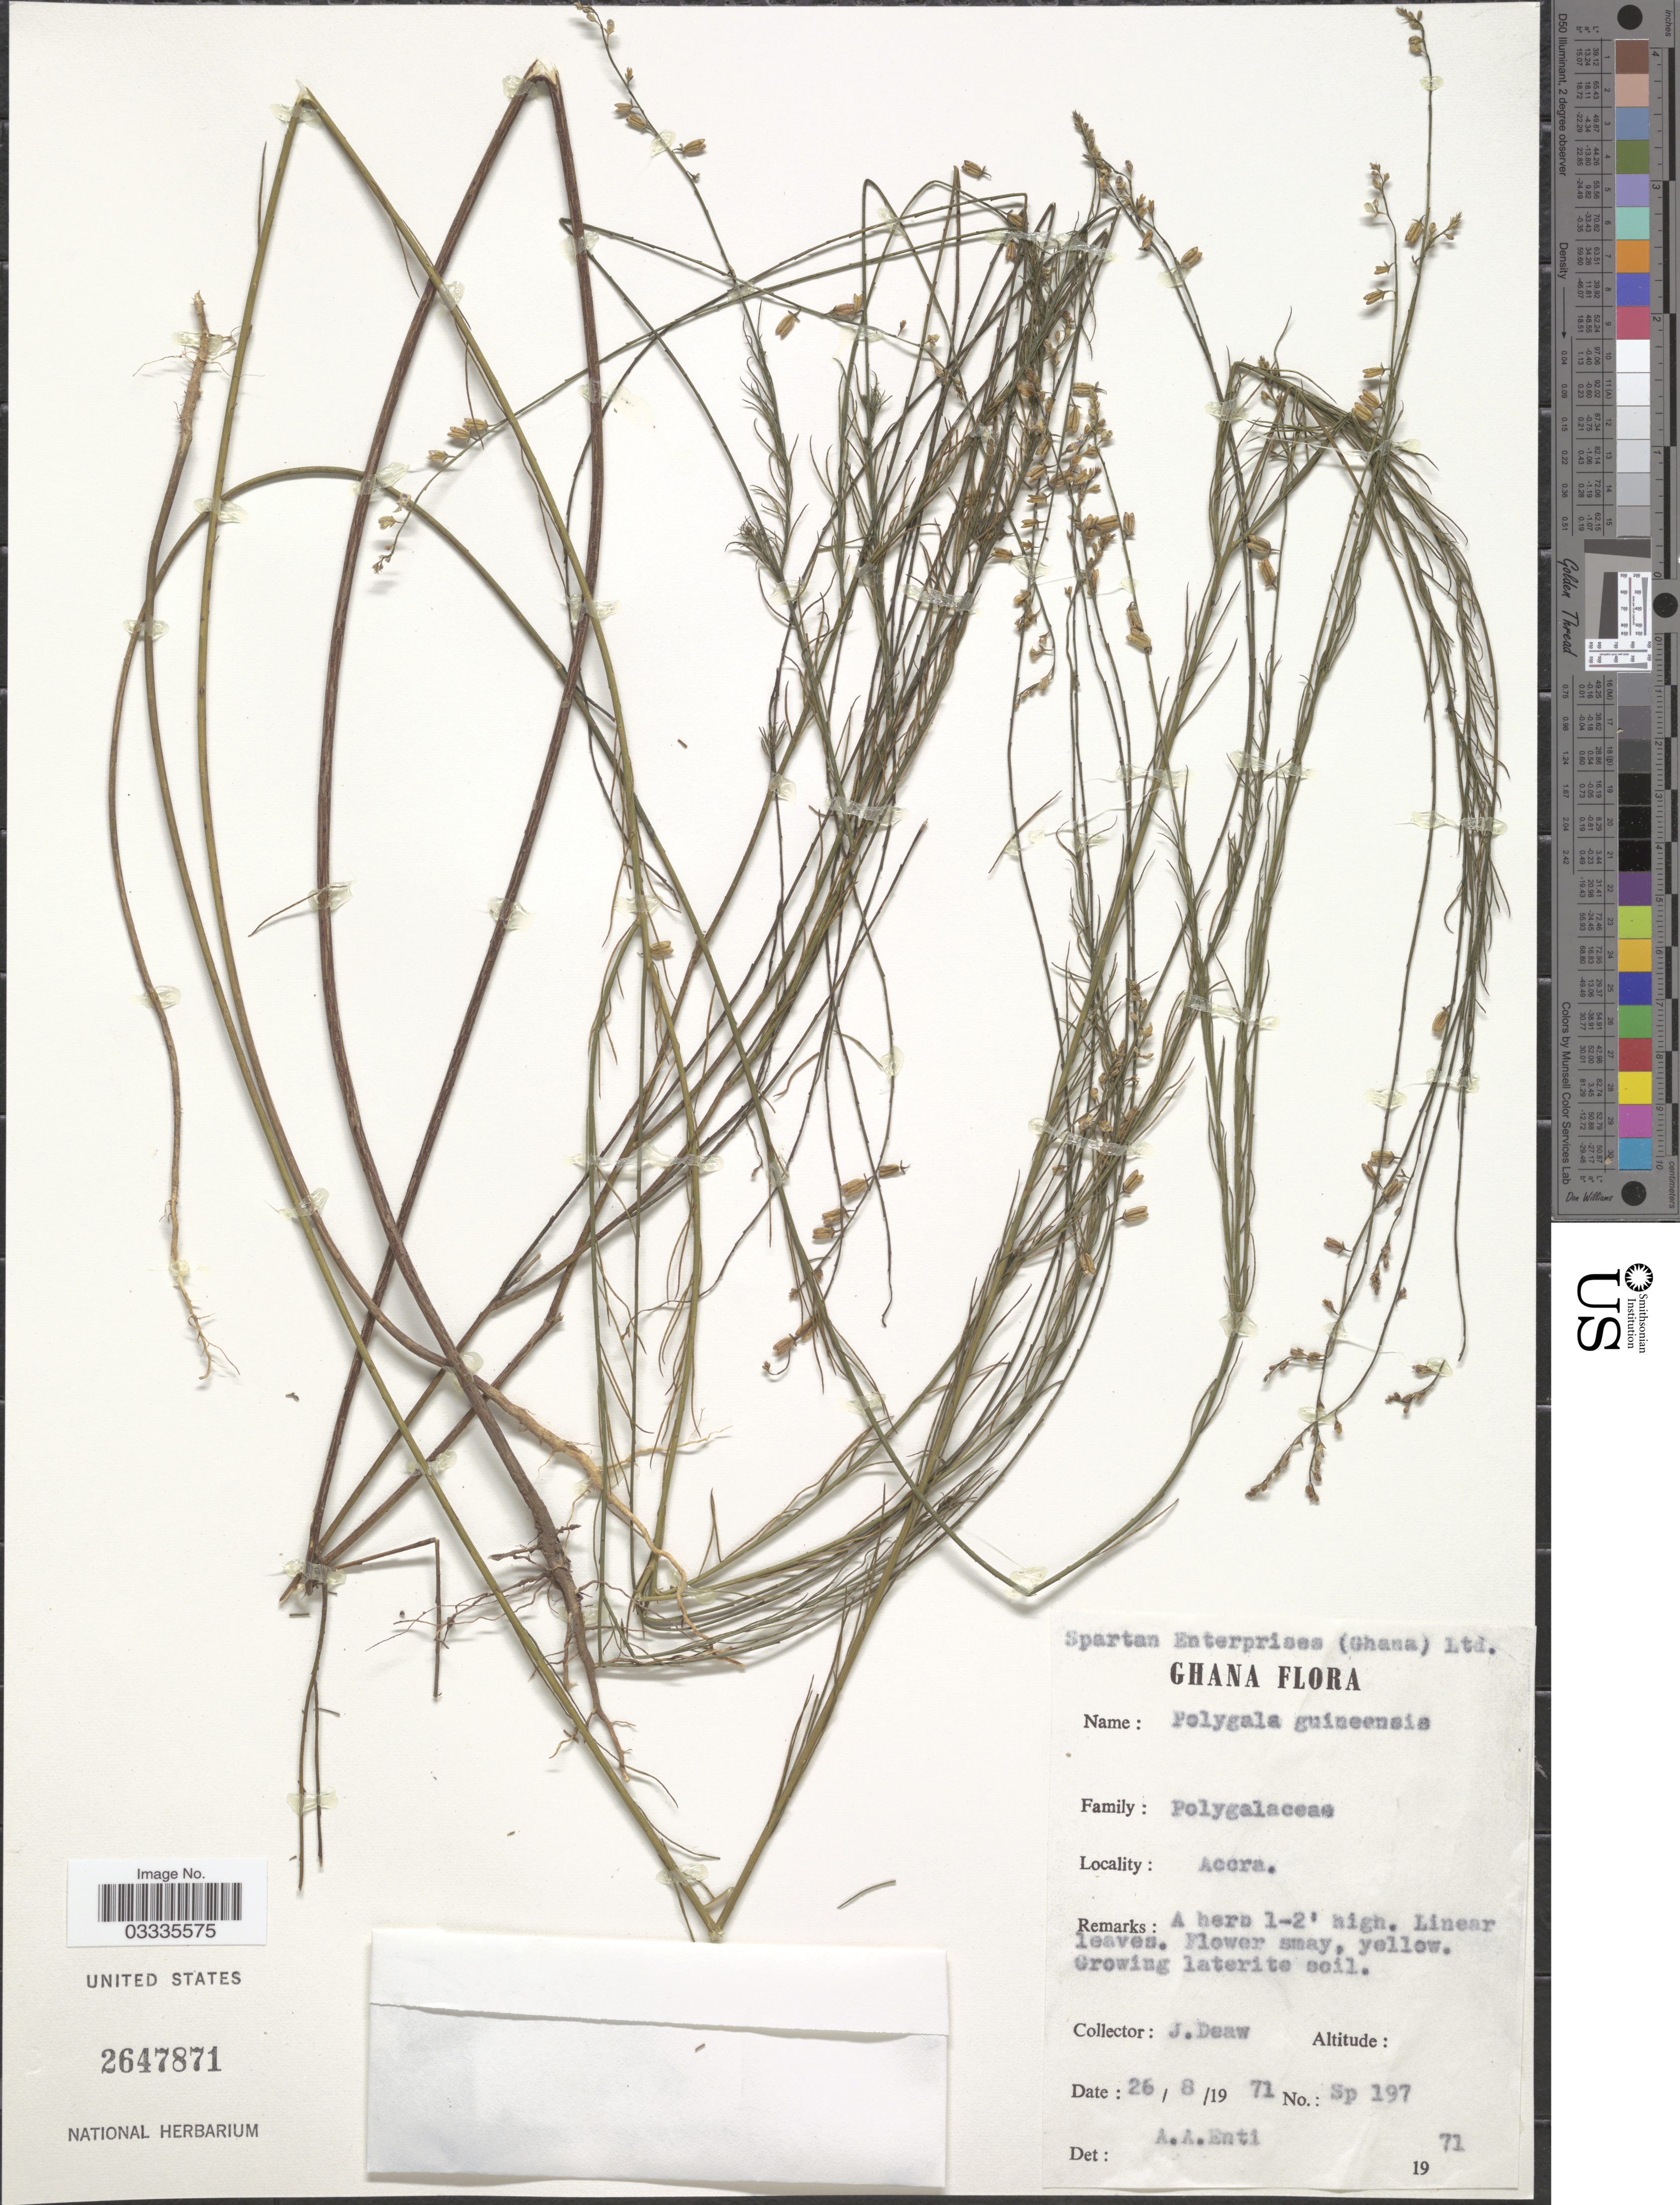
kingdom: Plantae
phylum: Tracheophyta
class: Magnoliopsida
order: Fabales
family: Polygalaceae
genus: Polygala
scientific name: Polygala guineensis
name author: Willd.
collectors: J. Deaw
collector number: Sp197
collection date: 1971-08-26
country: Ghana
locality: Accra.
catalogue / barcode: US 2647871